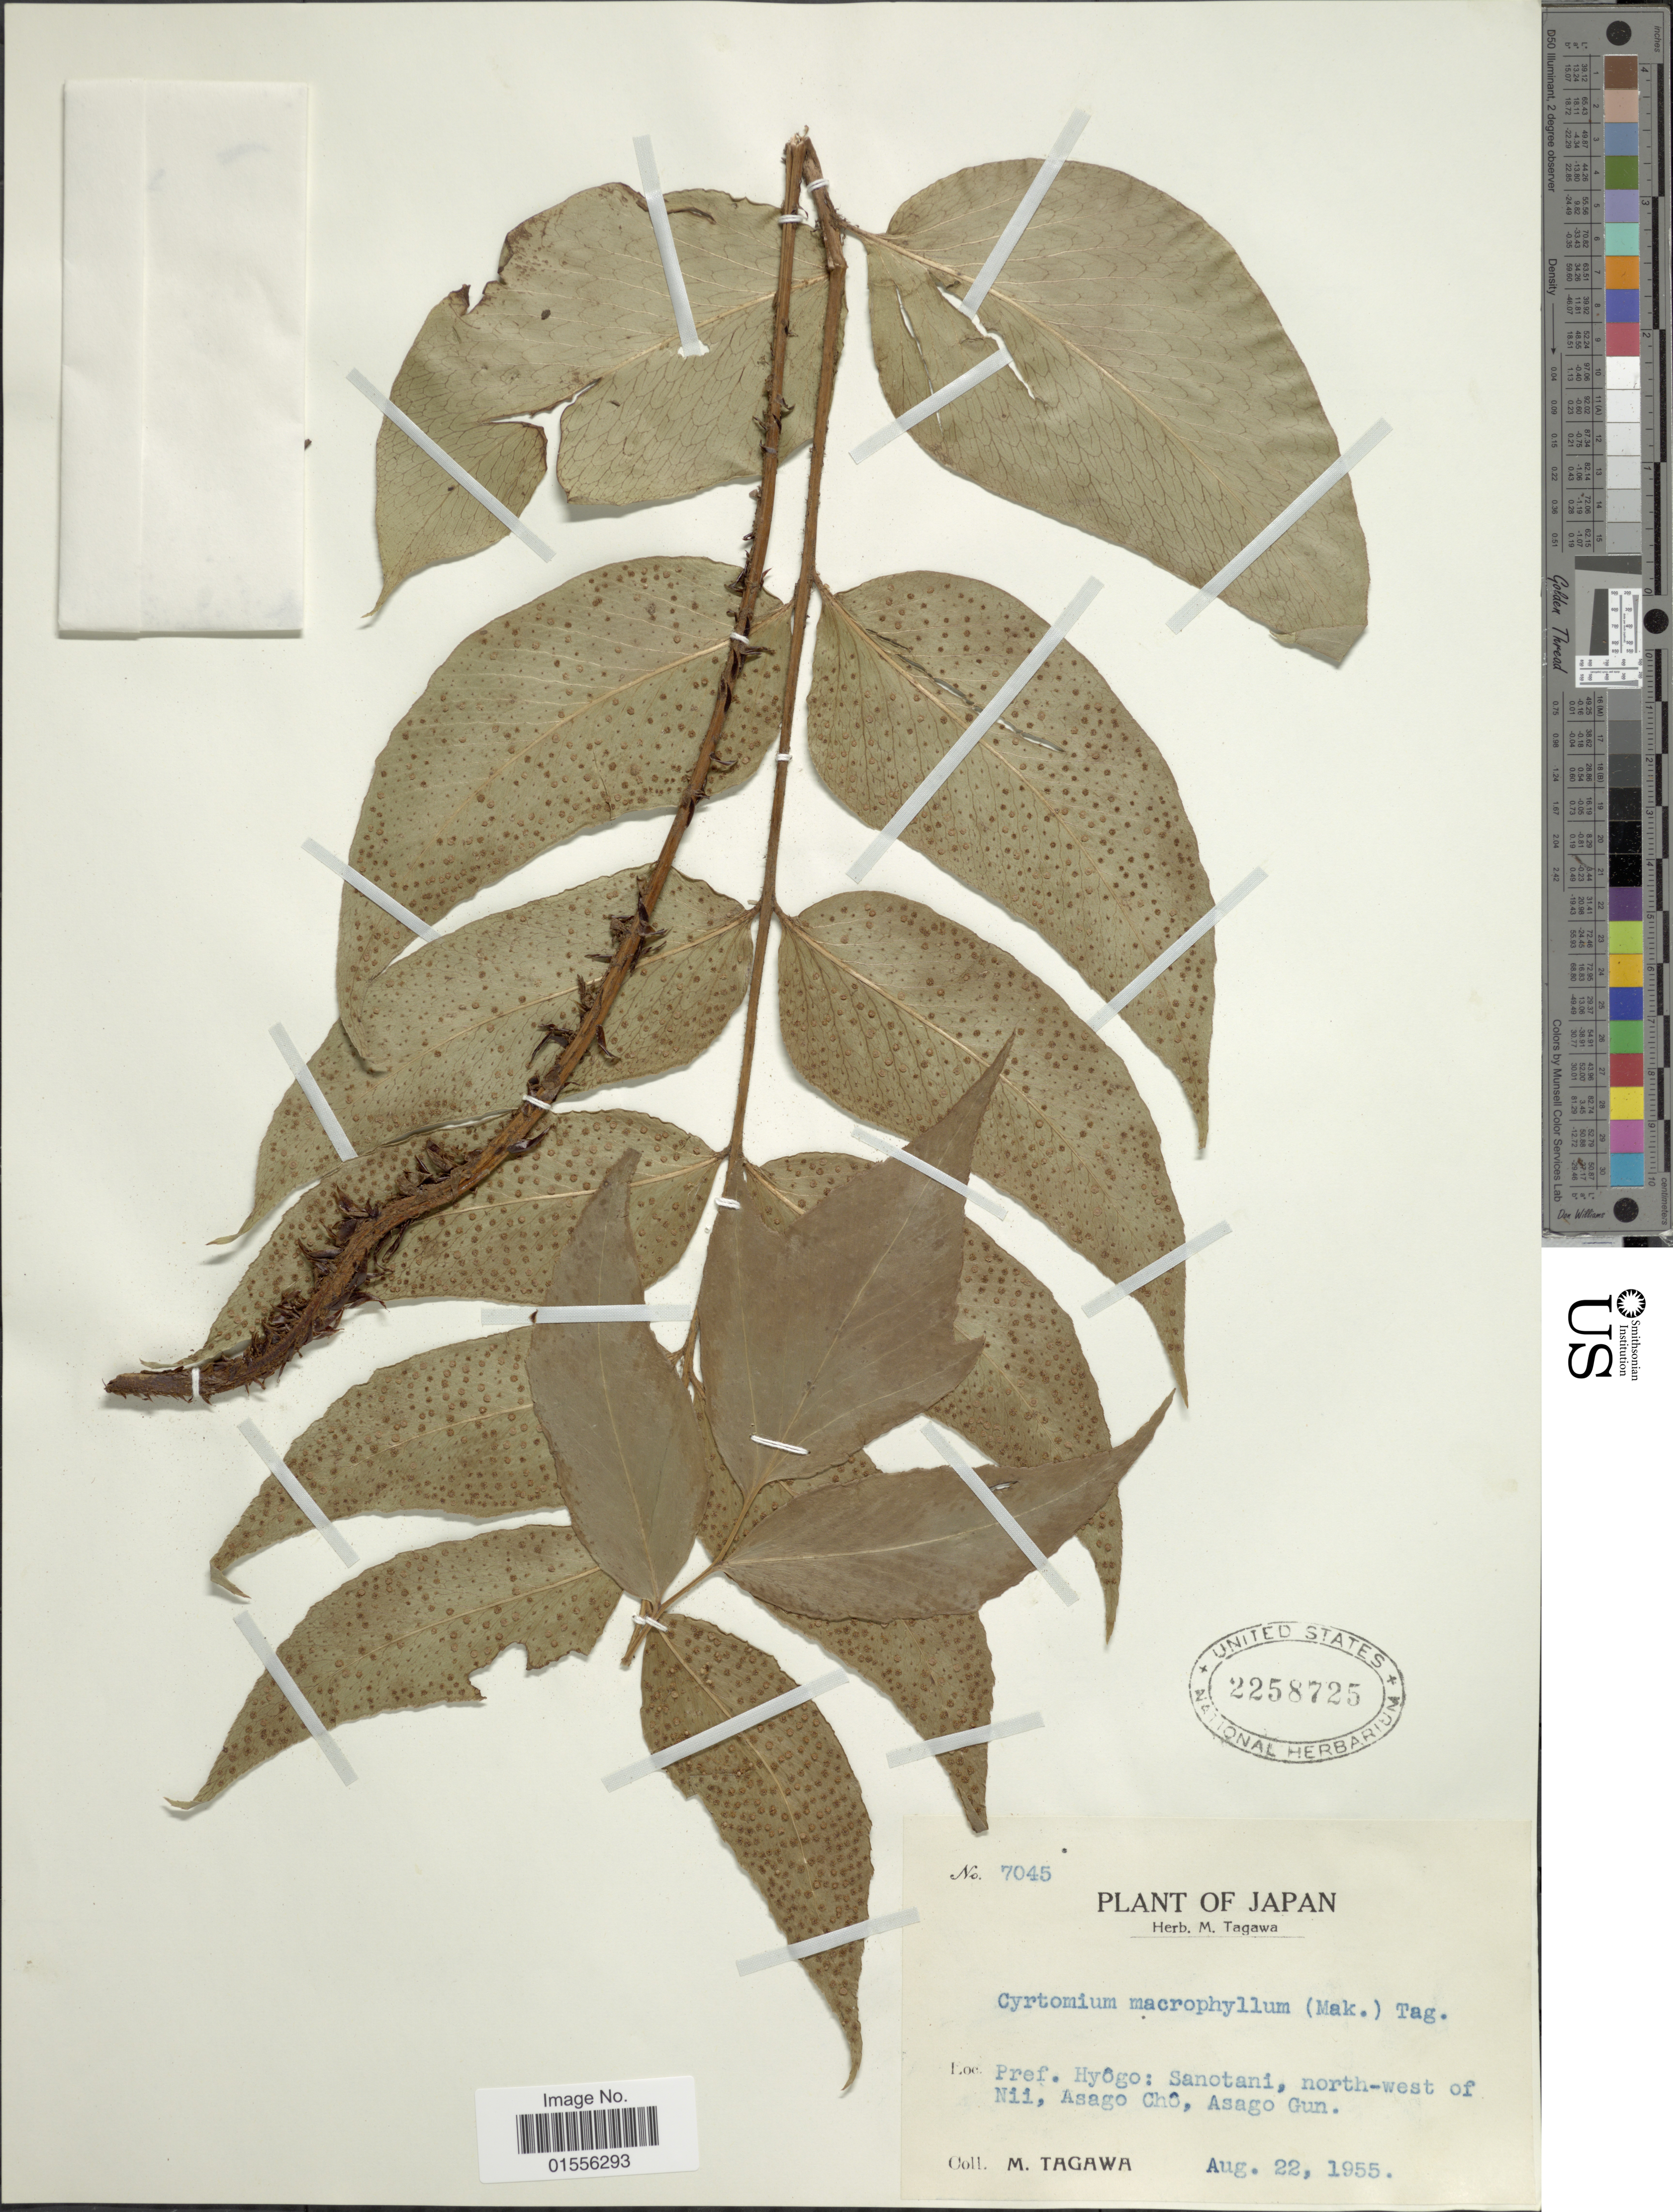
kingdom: Plantae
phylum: Tracheophyta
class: Polypodiopsida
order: Polypodiales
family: Dryopteridaceae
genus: Cyrtomium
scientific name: Cyrtomium macrophyllum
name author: (Makino) Tagawa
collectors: M. Tagawa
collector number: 7045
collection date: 1955-08-22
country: Japan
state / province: Hyogo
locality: Pref. Hyôgo: Sanotani, north-west of Nii, Asago Chô, Asago Gun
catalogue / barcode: US 2258725